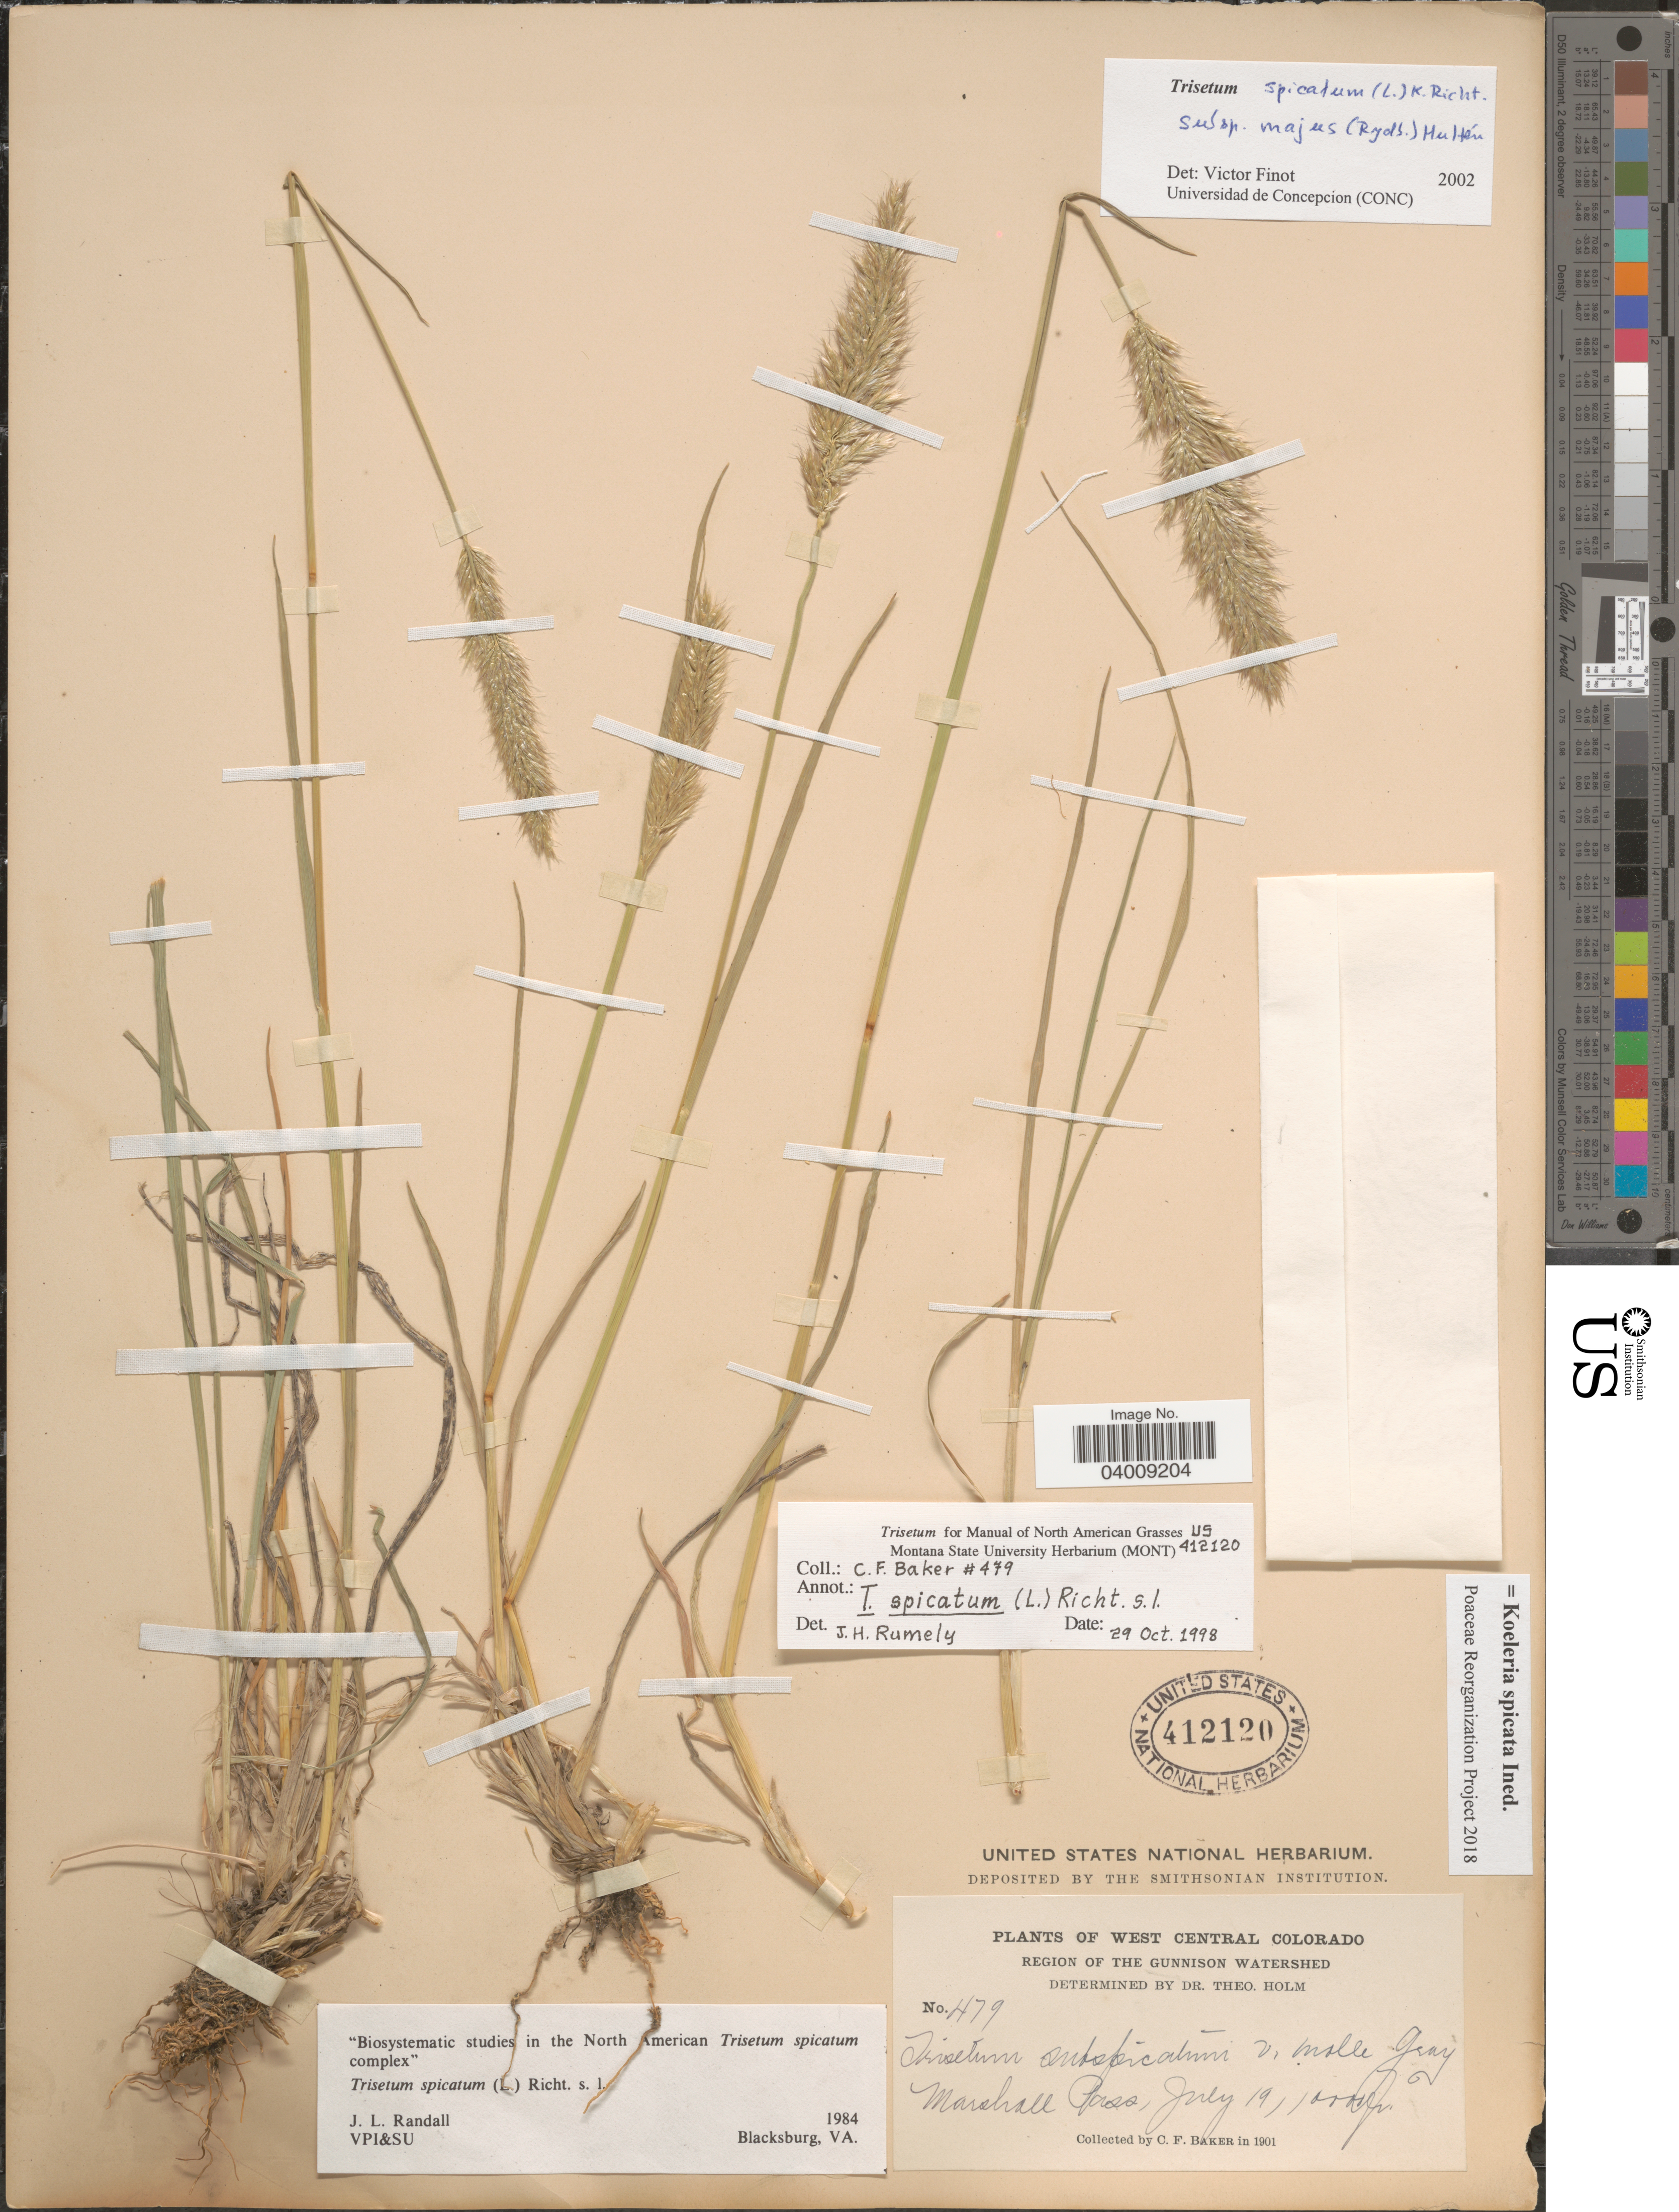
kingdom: Plantae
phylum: Tracheophyta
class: Liliopsida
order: Poales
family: Poaceae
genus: Koeleria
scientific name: Koeleria spicata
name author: (L.) Barberá et al.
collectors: C. F. Baker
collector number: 479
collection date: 1901-07-19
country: United States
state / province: Colorado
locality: West Central Colorado. Region of the Gunnison Watershed. Marshall Pass.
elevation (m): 3048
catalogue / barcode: US 412120